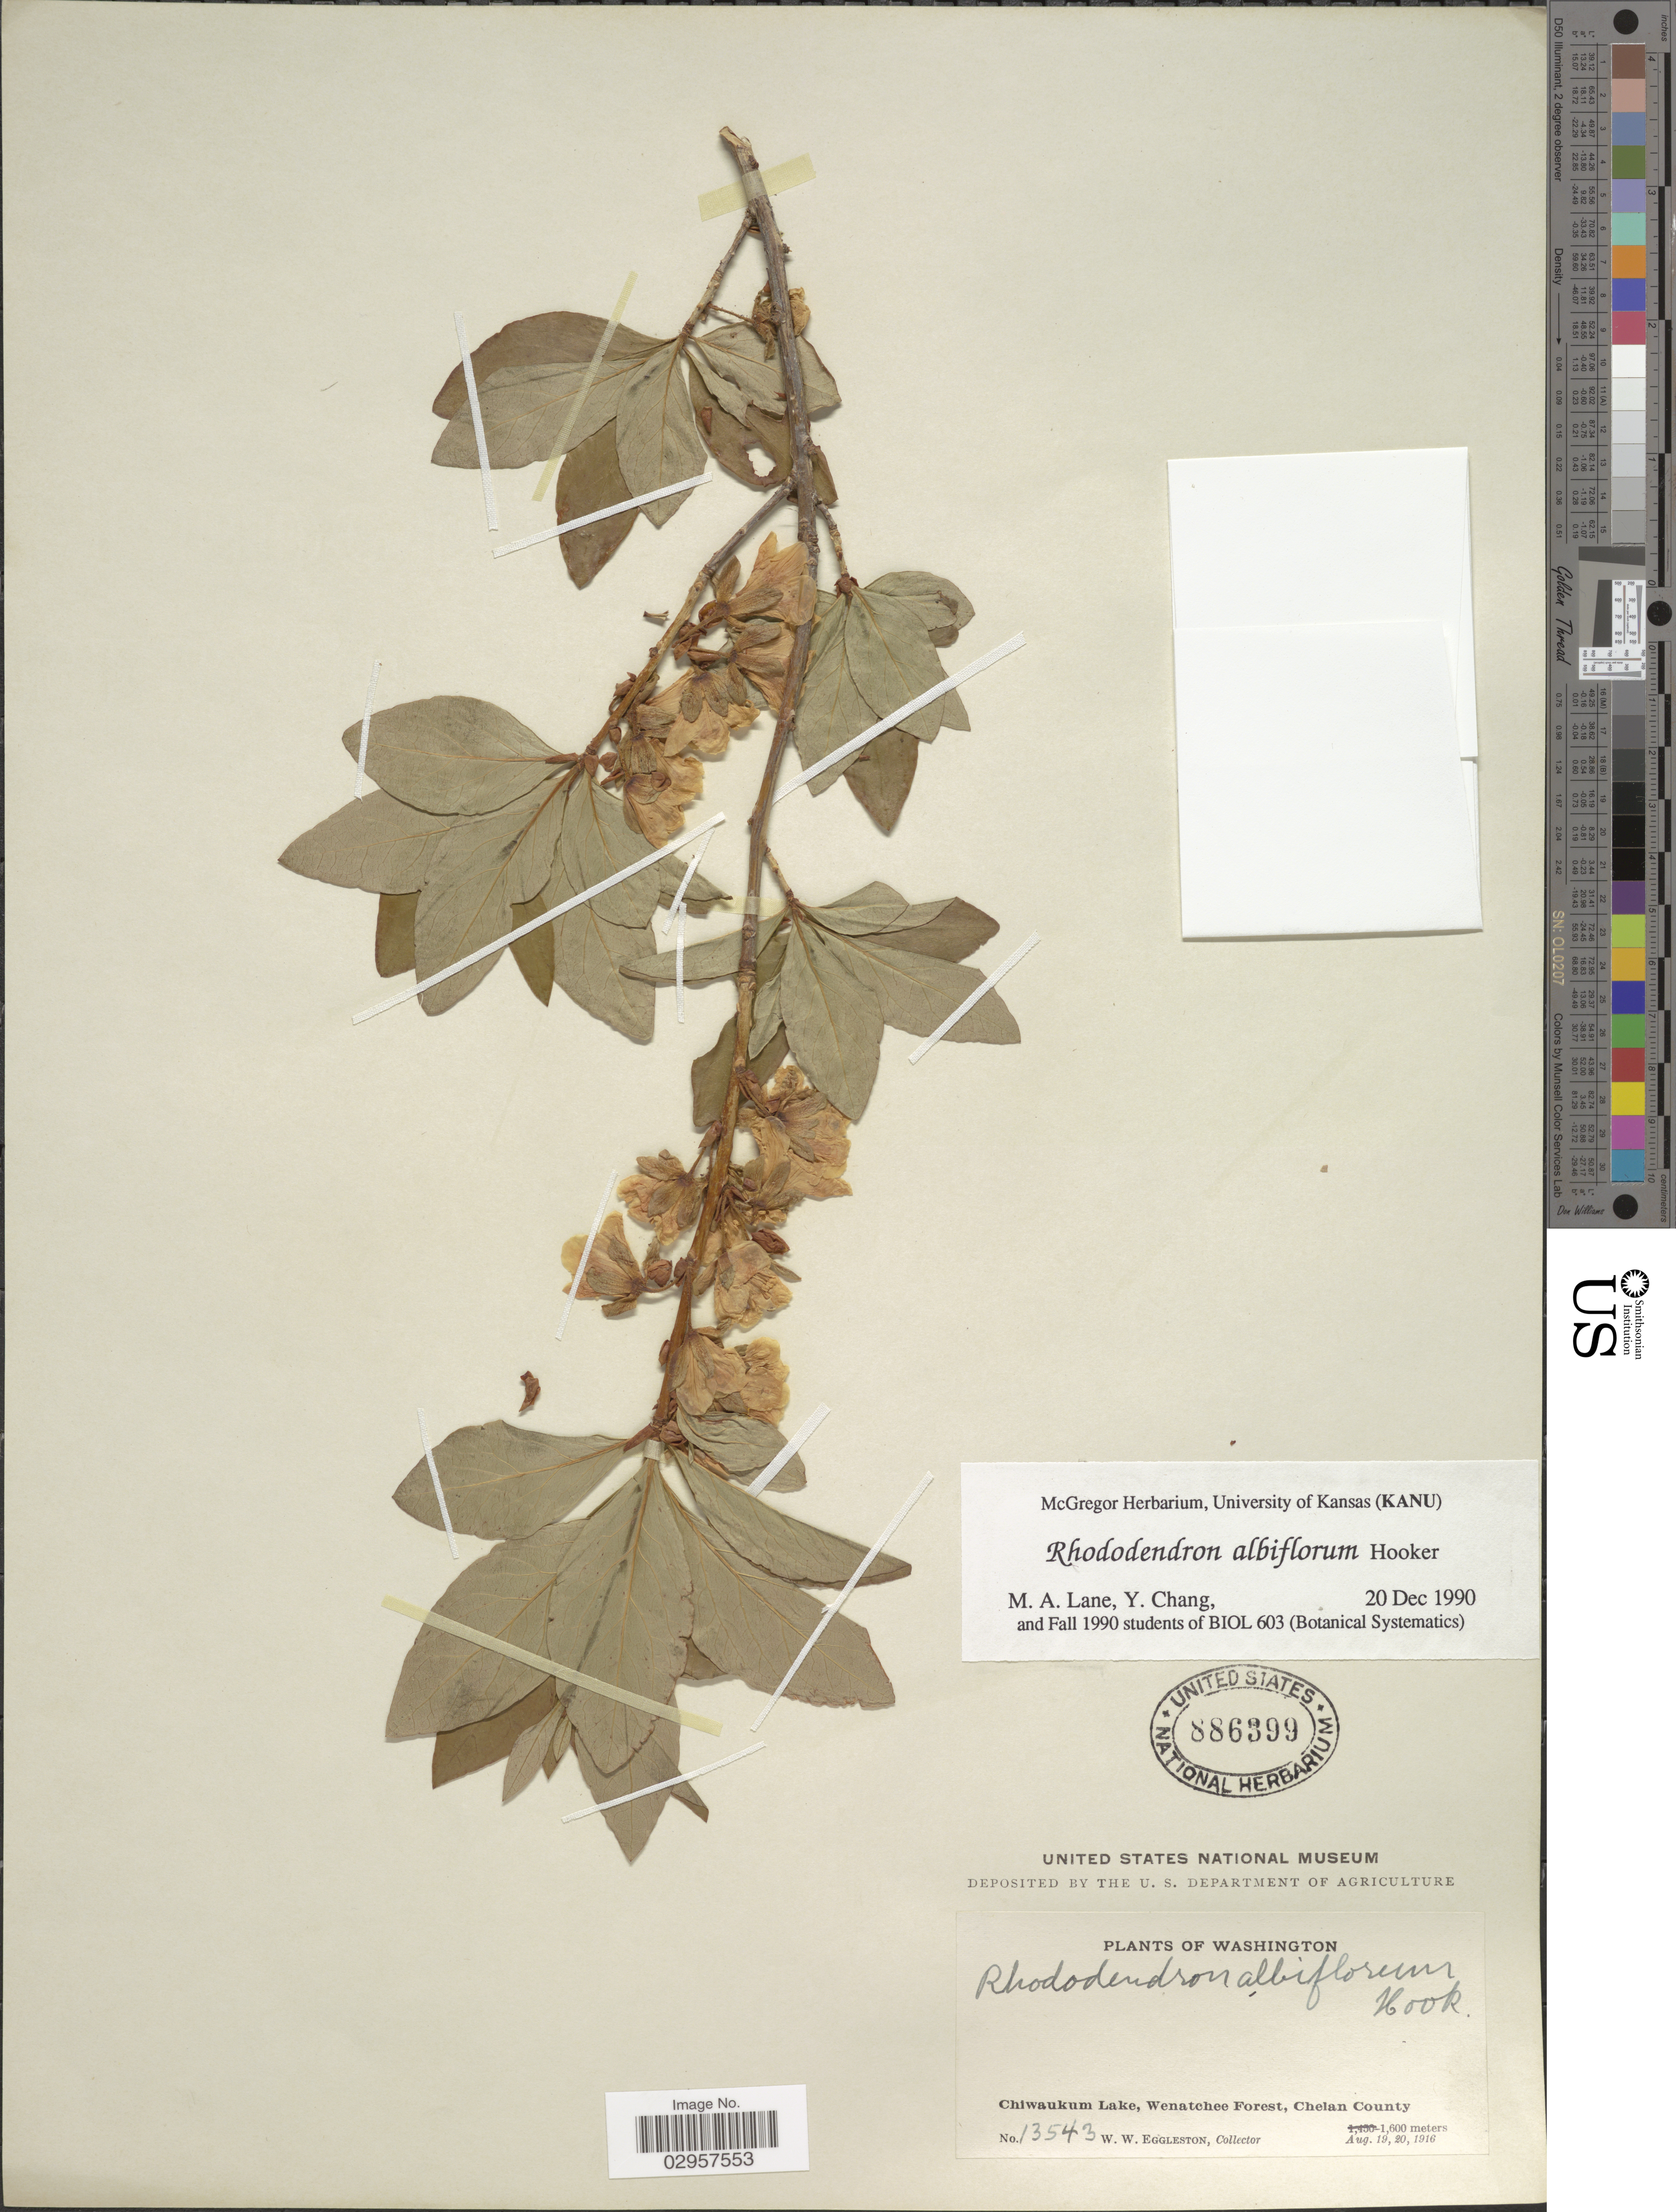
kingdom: Plantae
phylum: Tracheophyta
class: Magnoliopsida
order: Ericales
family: Ericaceae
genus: Rhododendron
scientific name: Rhododendron albiflorum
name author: Hook.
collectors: W. W. Eggleston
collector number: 13543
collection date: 1916-08-19/1916-08-20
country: United States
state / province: Washington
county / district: Chelan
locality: Chiwaukum Lake, Wenatchee Forest, Chelan County.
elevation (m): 1600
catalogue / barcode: US 886399